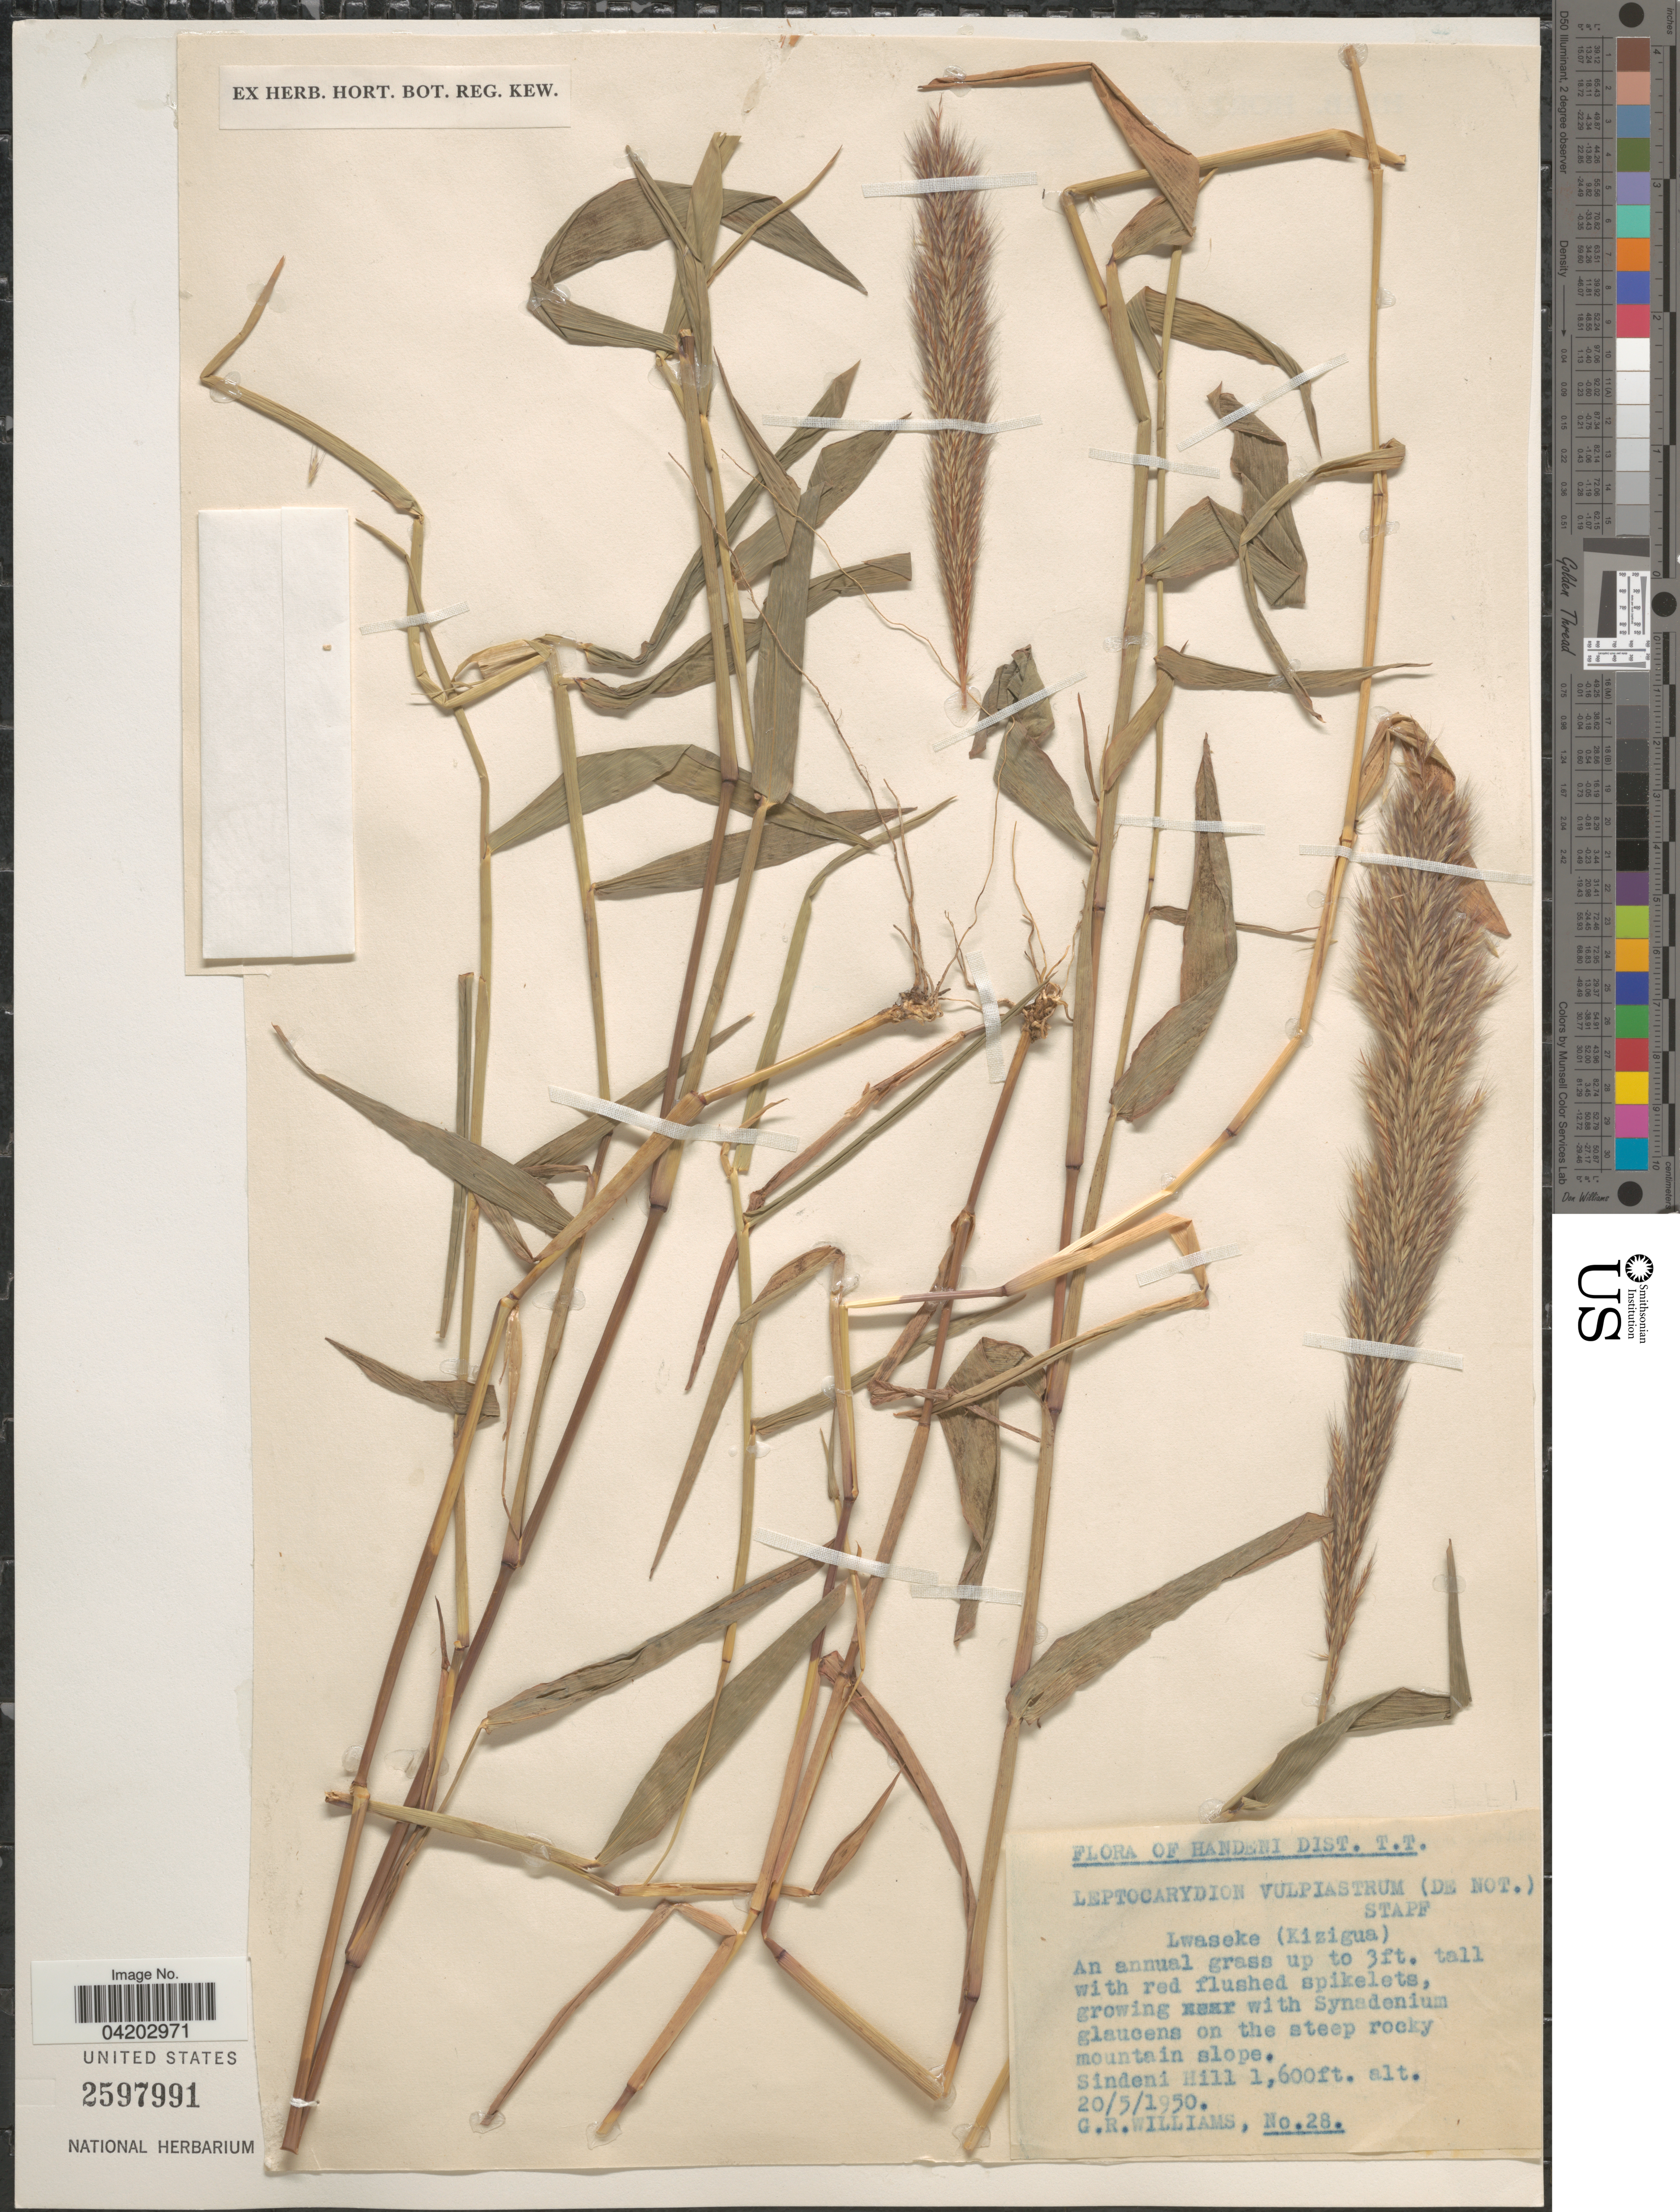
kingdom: Plantae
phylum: Tracheophyta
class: Liliopsida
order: Poales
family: Poaceae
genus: Leptocarydion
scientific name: Leptocarydion vulpiastrum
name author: (De Not.) Stapf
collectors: G. Williams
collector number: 28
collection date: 1950-05-20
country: Tanzania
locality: Handeni Dist. T.T. Lwaseke (Kizigua) [unsure placement]. Sindeni Hill.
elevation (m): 488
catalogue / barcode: US 2597991